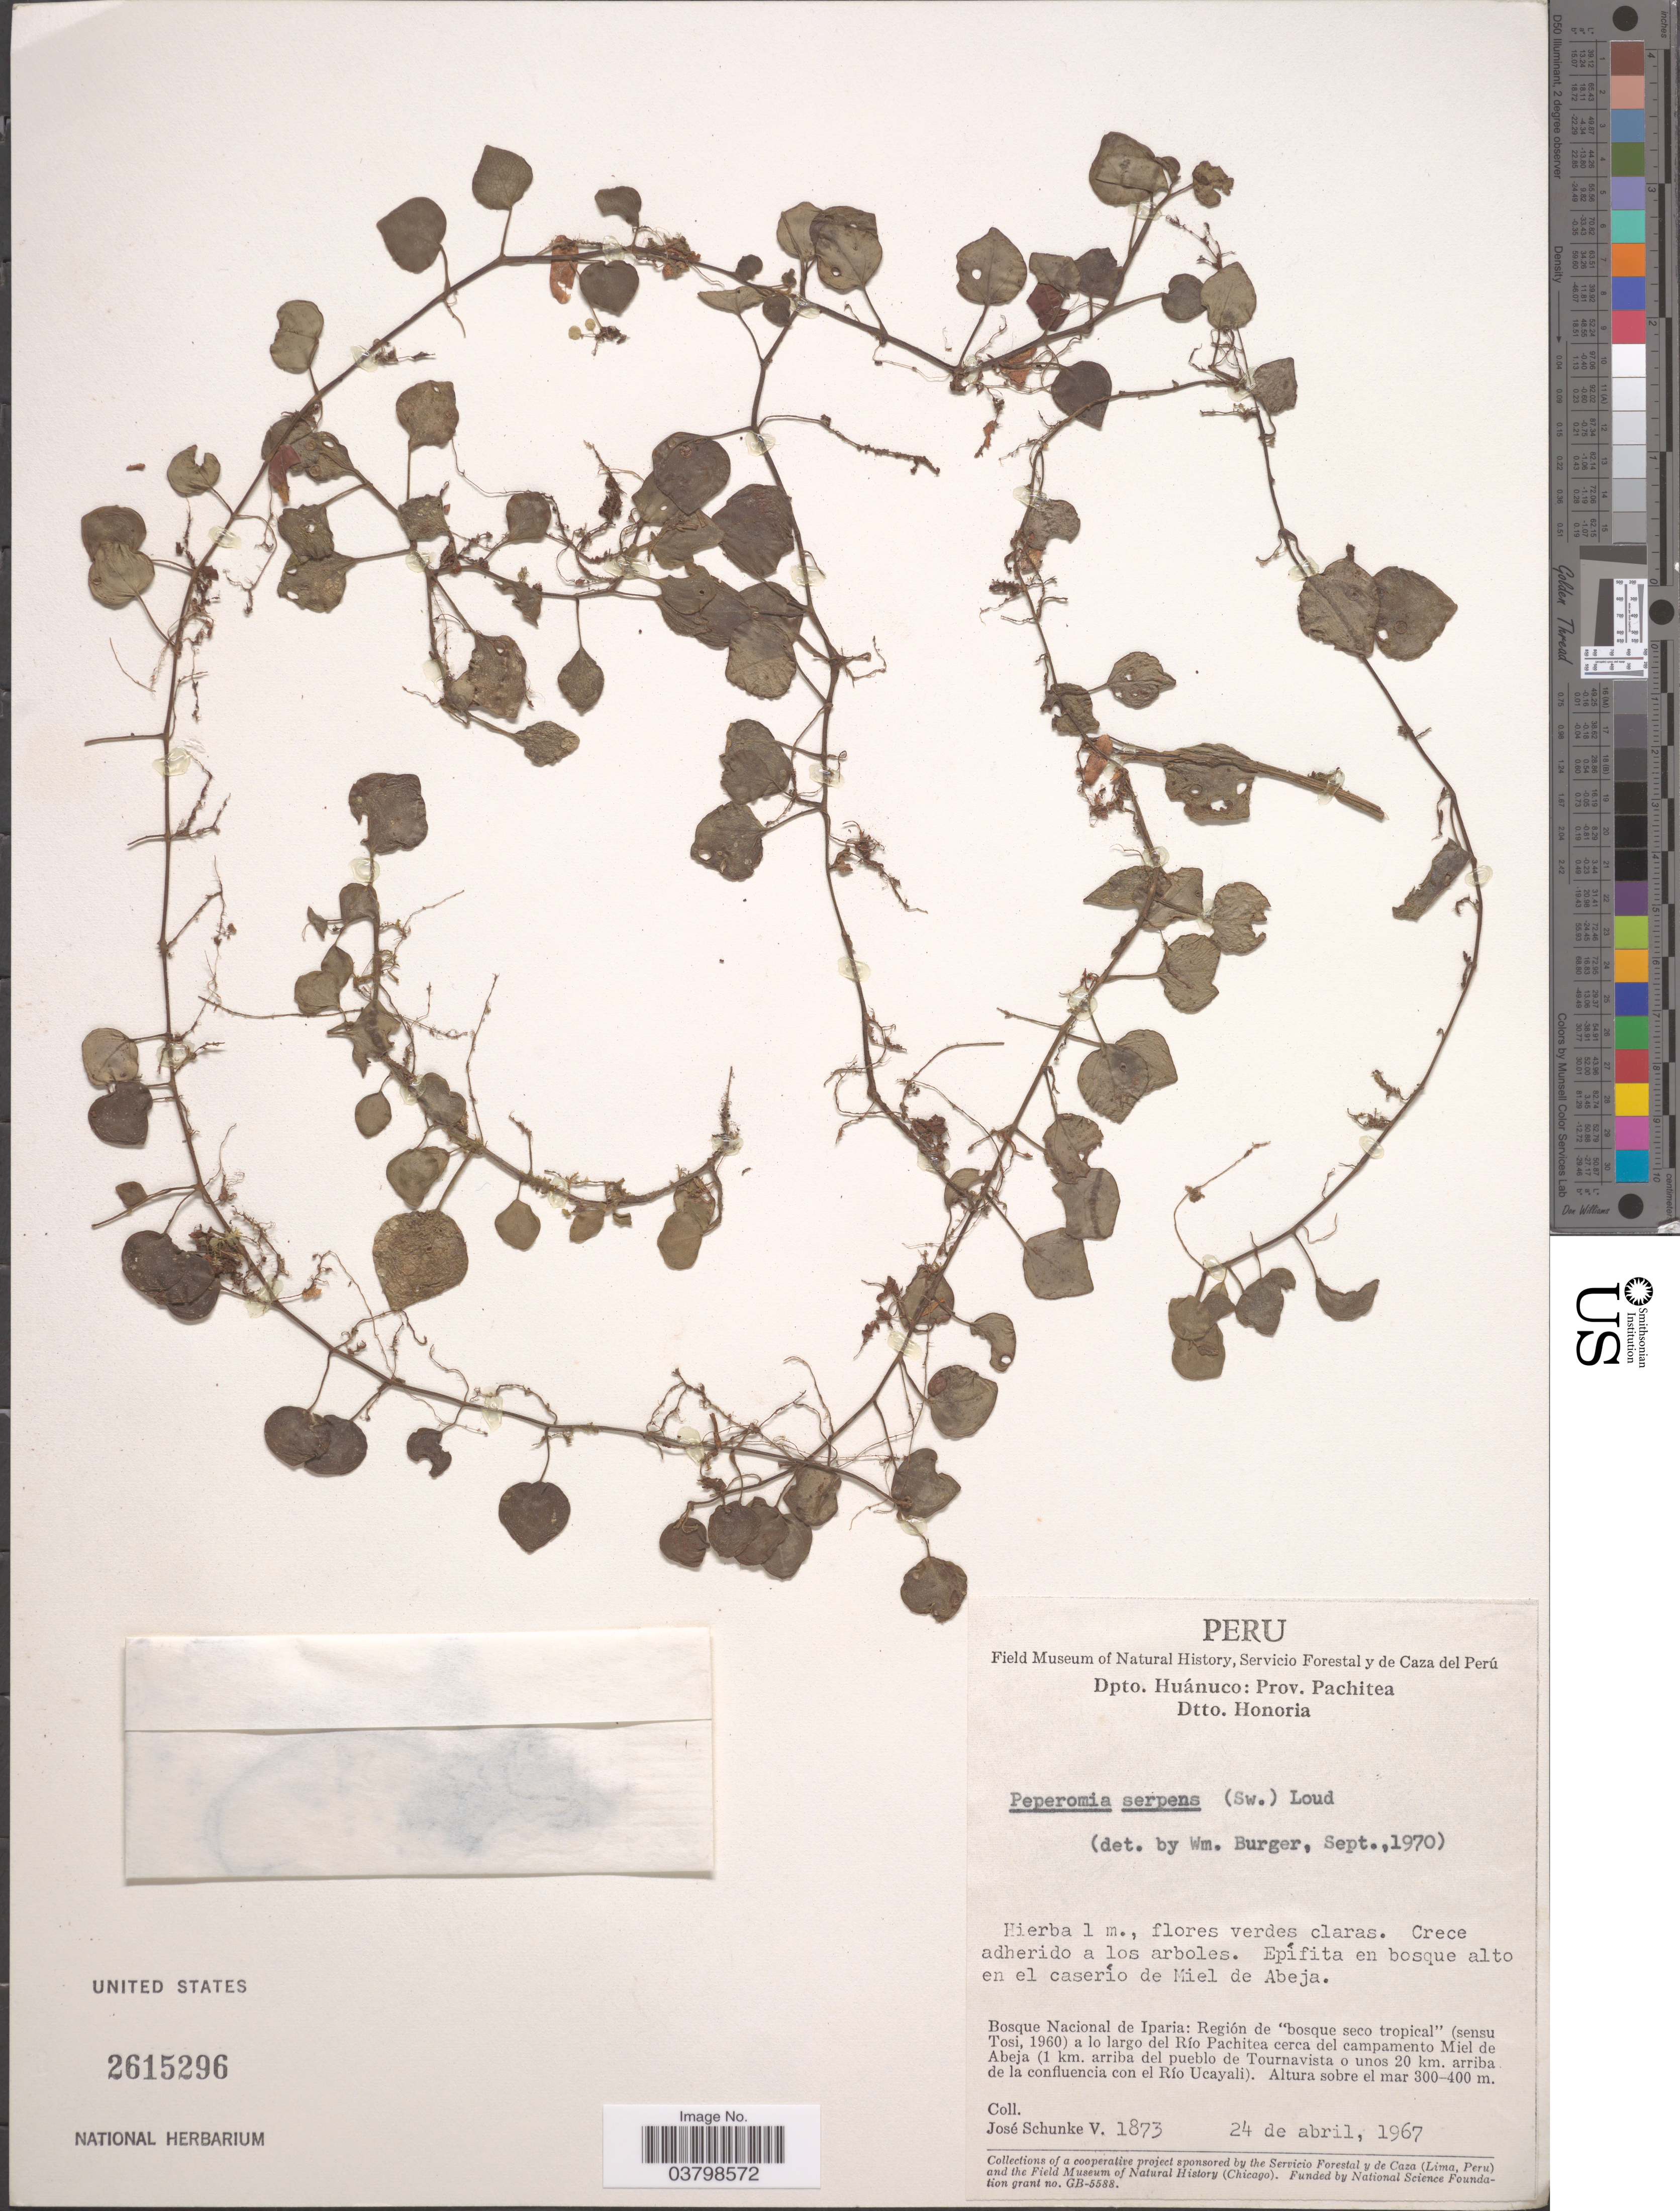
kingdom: Plantae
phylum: Tracheophyta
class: Magnoliopsida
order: Piperales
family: Piperaceae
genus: Peperomia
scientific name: Peperomia serpens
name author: (Sw.) Loudon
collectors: J. Schunke Vigo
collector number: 1873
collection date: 1967-04-24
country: Peru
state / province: Huánuco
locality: Dpto. Huánuco: Prov. Pachitea. Dtto. Honoria. Epífita en bosque alto en el caserío de Miel de Abeja. Bosque Nacional de Iparia: Región de 'bosque seco tropical' (sensu Tosi, 1960) a lo largo del Río Pachitea cerca del campamento Miel de Abeja (1 km. arriba del pueblo de Tournavista o unos 20 km. arriba de la confluencia con el Río Ucayali).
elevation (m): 300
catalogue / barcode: US 2615296